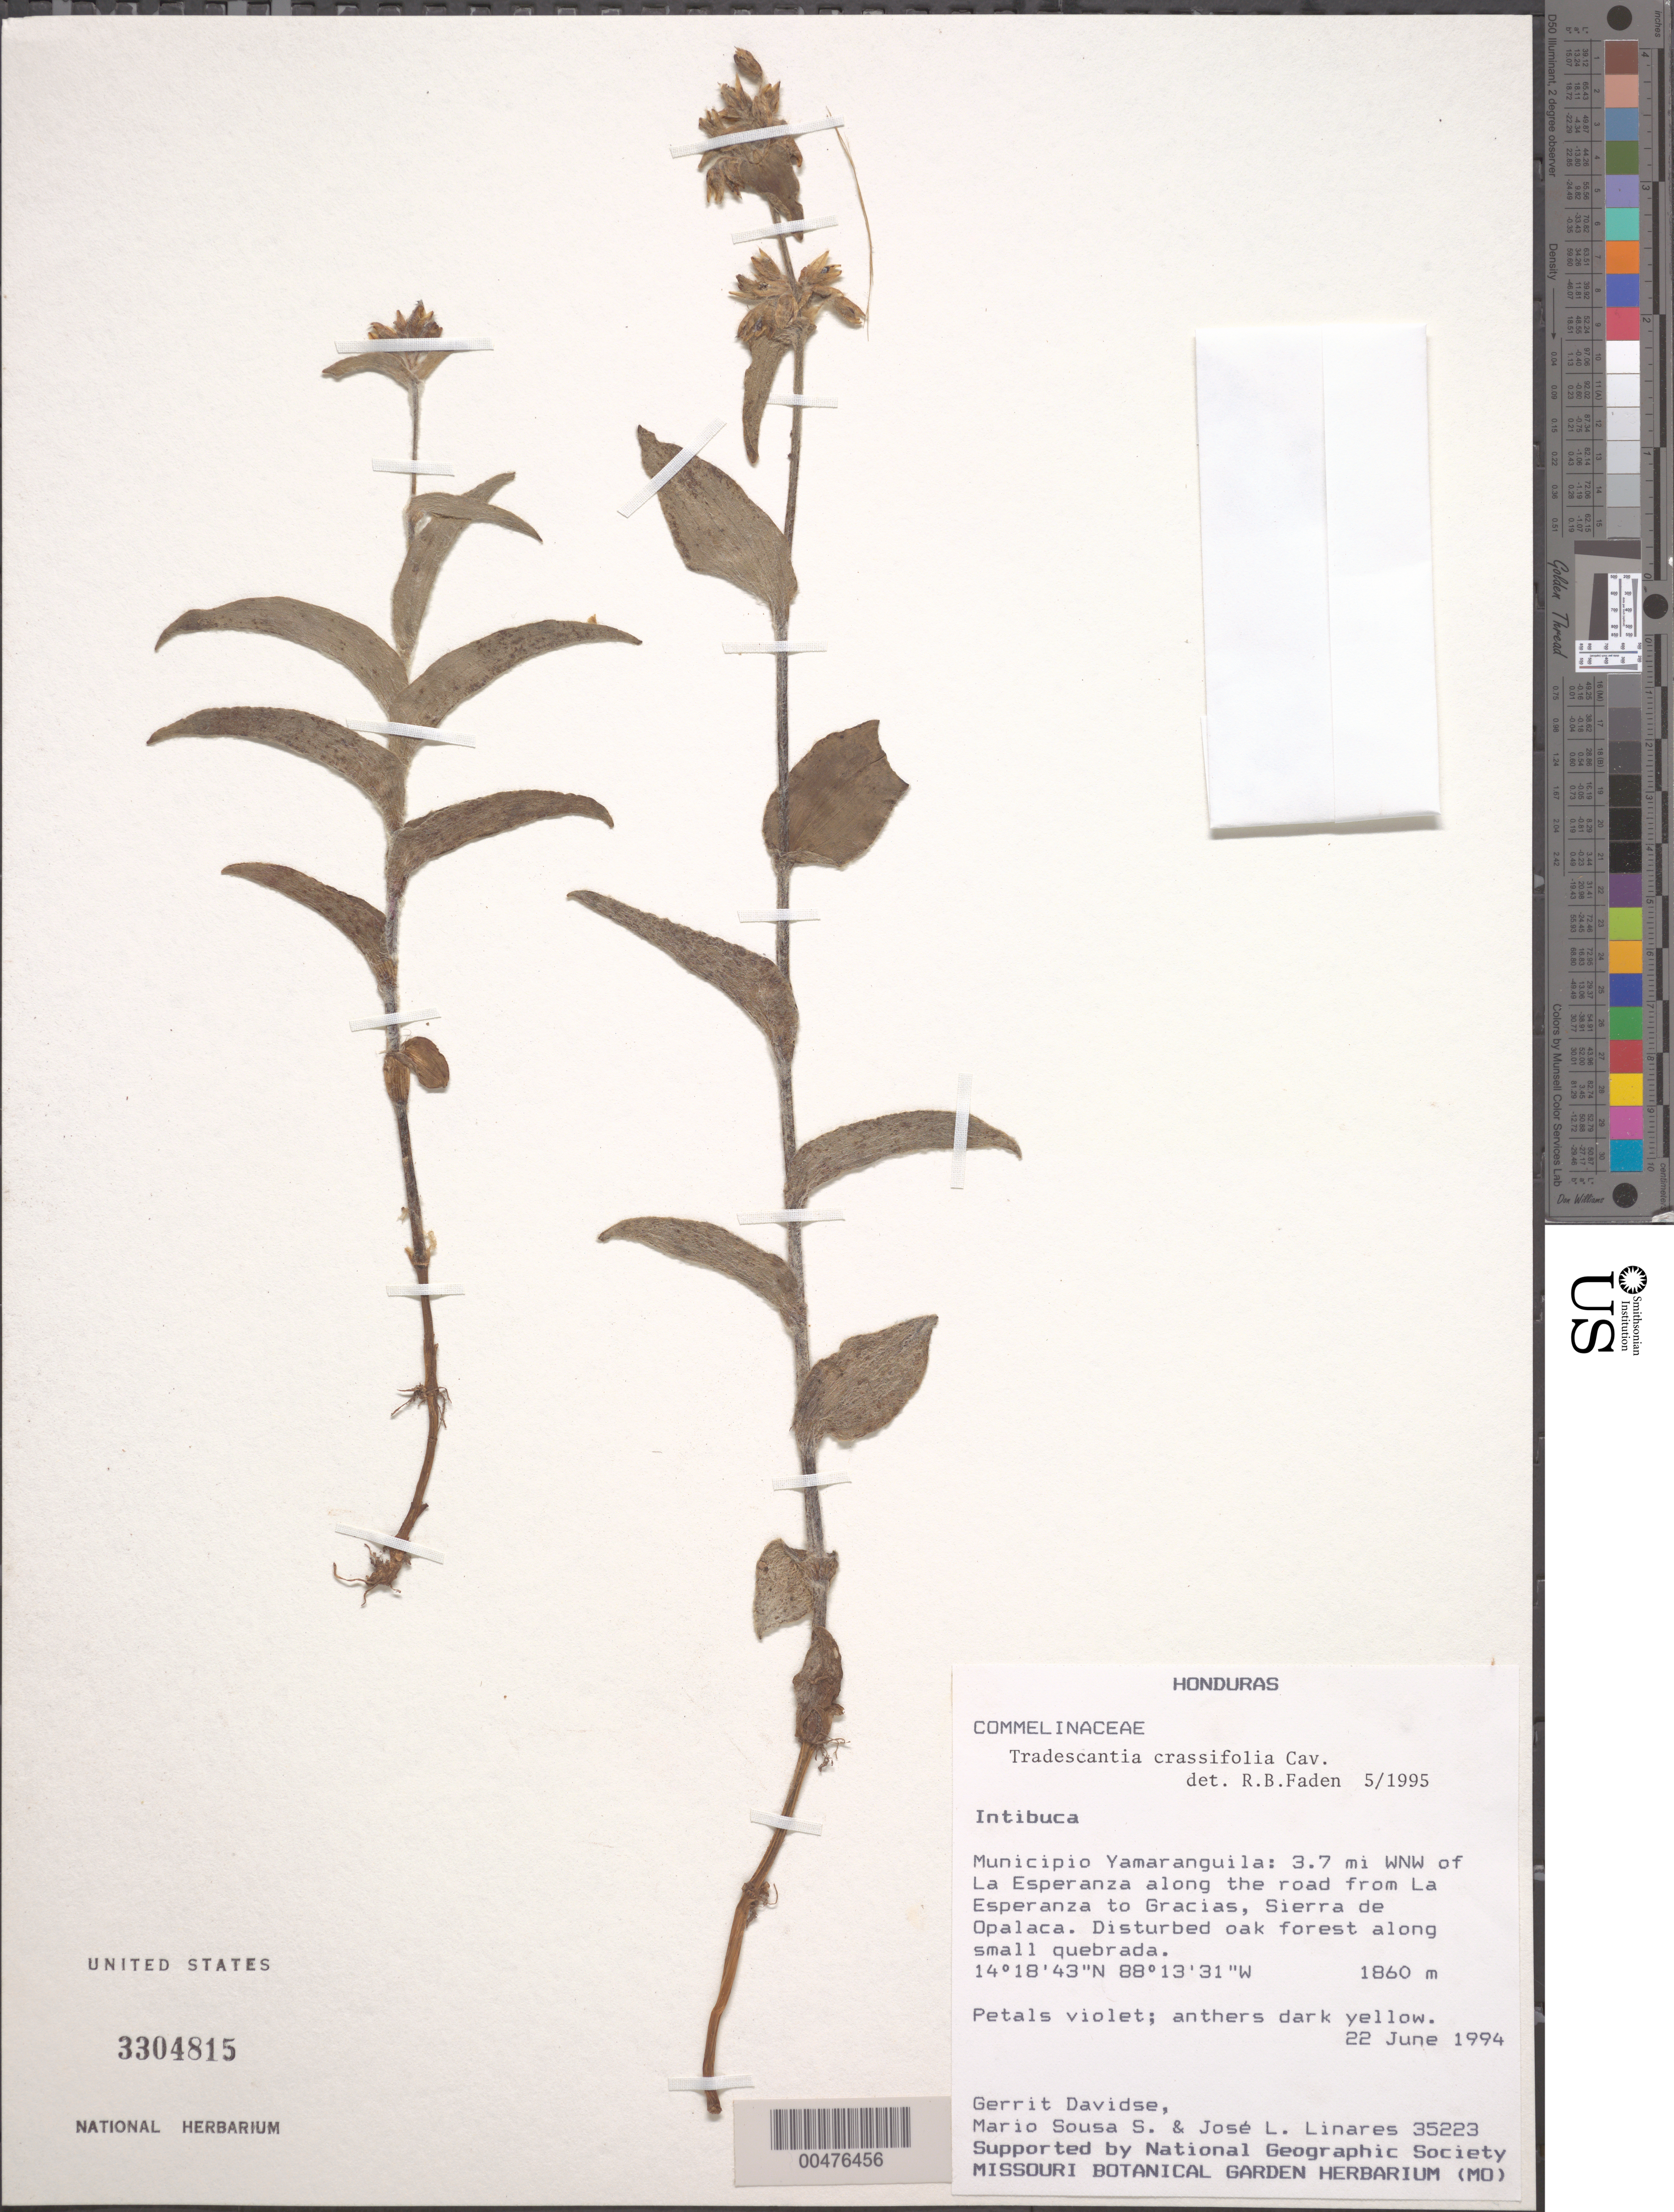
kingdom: Plantae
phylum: Tracheophyta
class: Liliopsida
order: Commelinales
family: Commelinaceae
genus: Tradescantia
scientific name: Tradescantia crassifolia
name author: Cav.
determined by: Faden, Robert B., (US), Smithsonian Institution - National Museum of Natural History (UNITED STATES)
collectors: G. Davidse, M. Sousa S. & J. Linares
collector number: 35223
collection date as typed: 22 Jun 1994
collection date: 1994-06-22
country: Honduras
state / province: Intibucá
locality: Yamaranguila, WNW of La Esperanza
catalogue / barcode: US 3304815